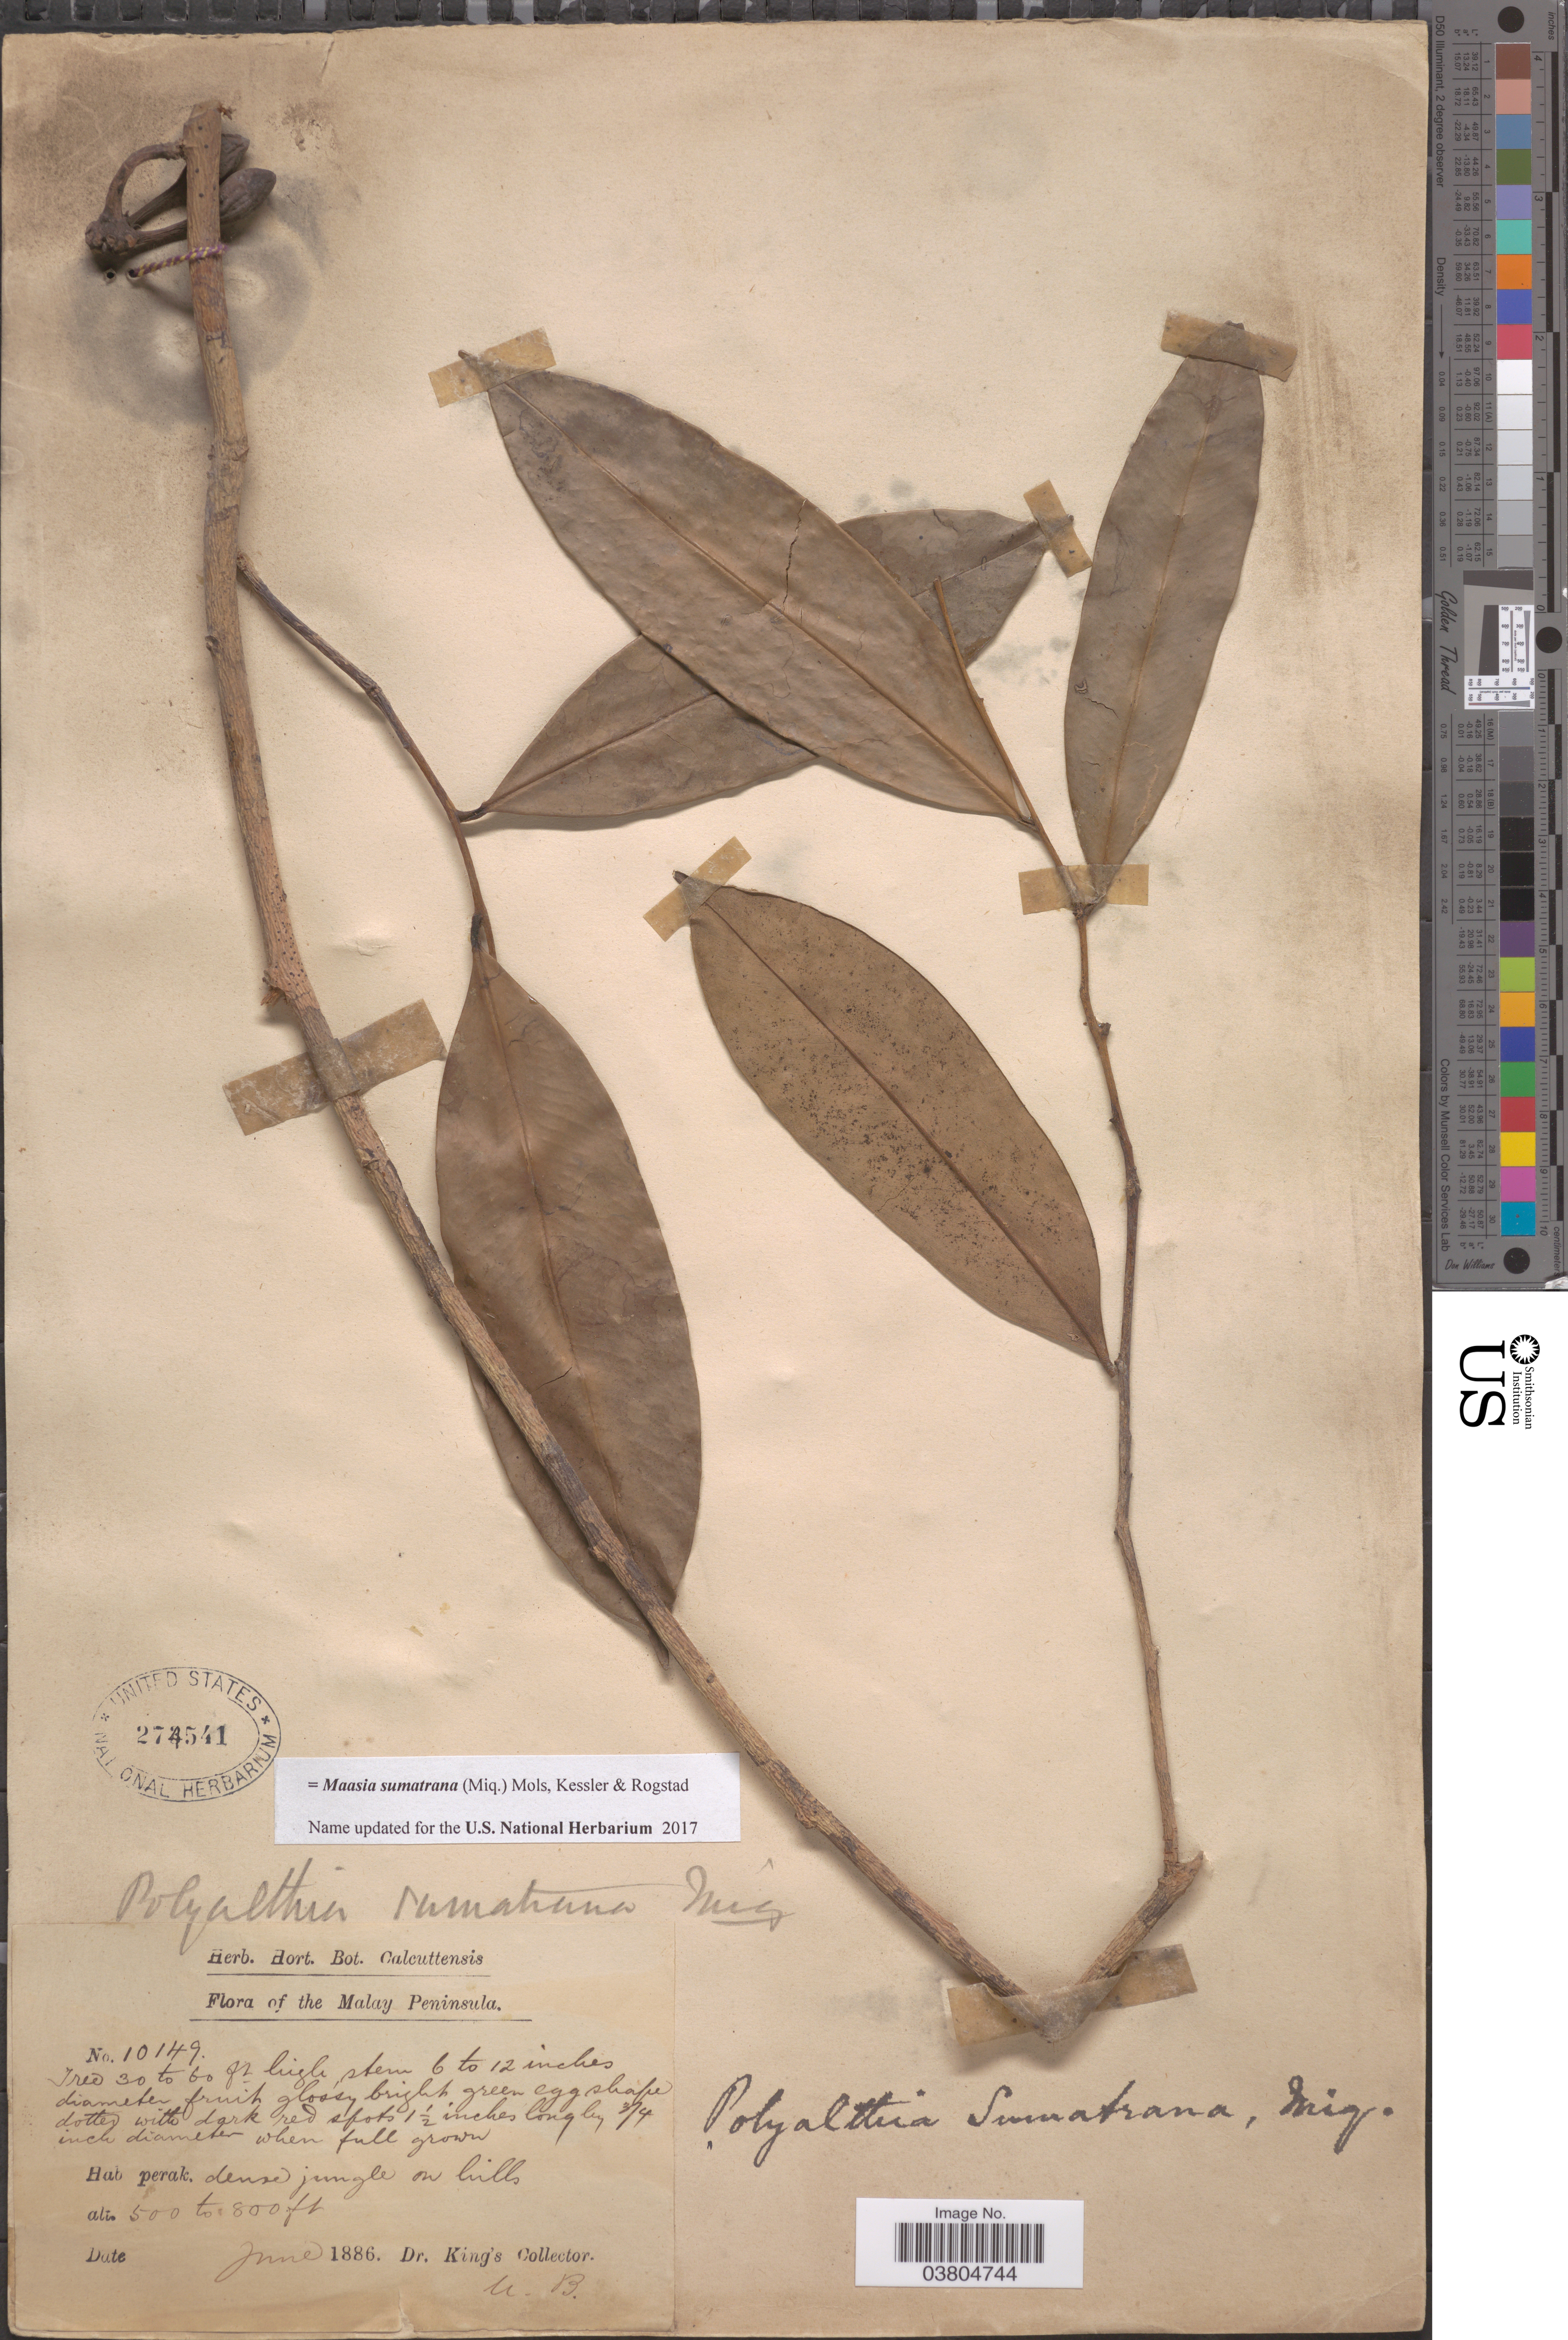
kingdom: Plantae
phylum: Tracheophyta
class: Magnoliopsida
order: Magnoliales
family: Annonaceae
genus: Maasia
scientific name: Maasia sumatrana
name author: (Miq.) Mols et al.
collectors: Dr. King's collector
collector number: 10149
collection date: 1886-06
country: Malaysia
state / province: Perak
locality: The Malay Peninsula.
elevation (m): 152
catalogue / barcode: US 274541